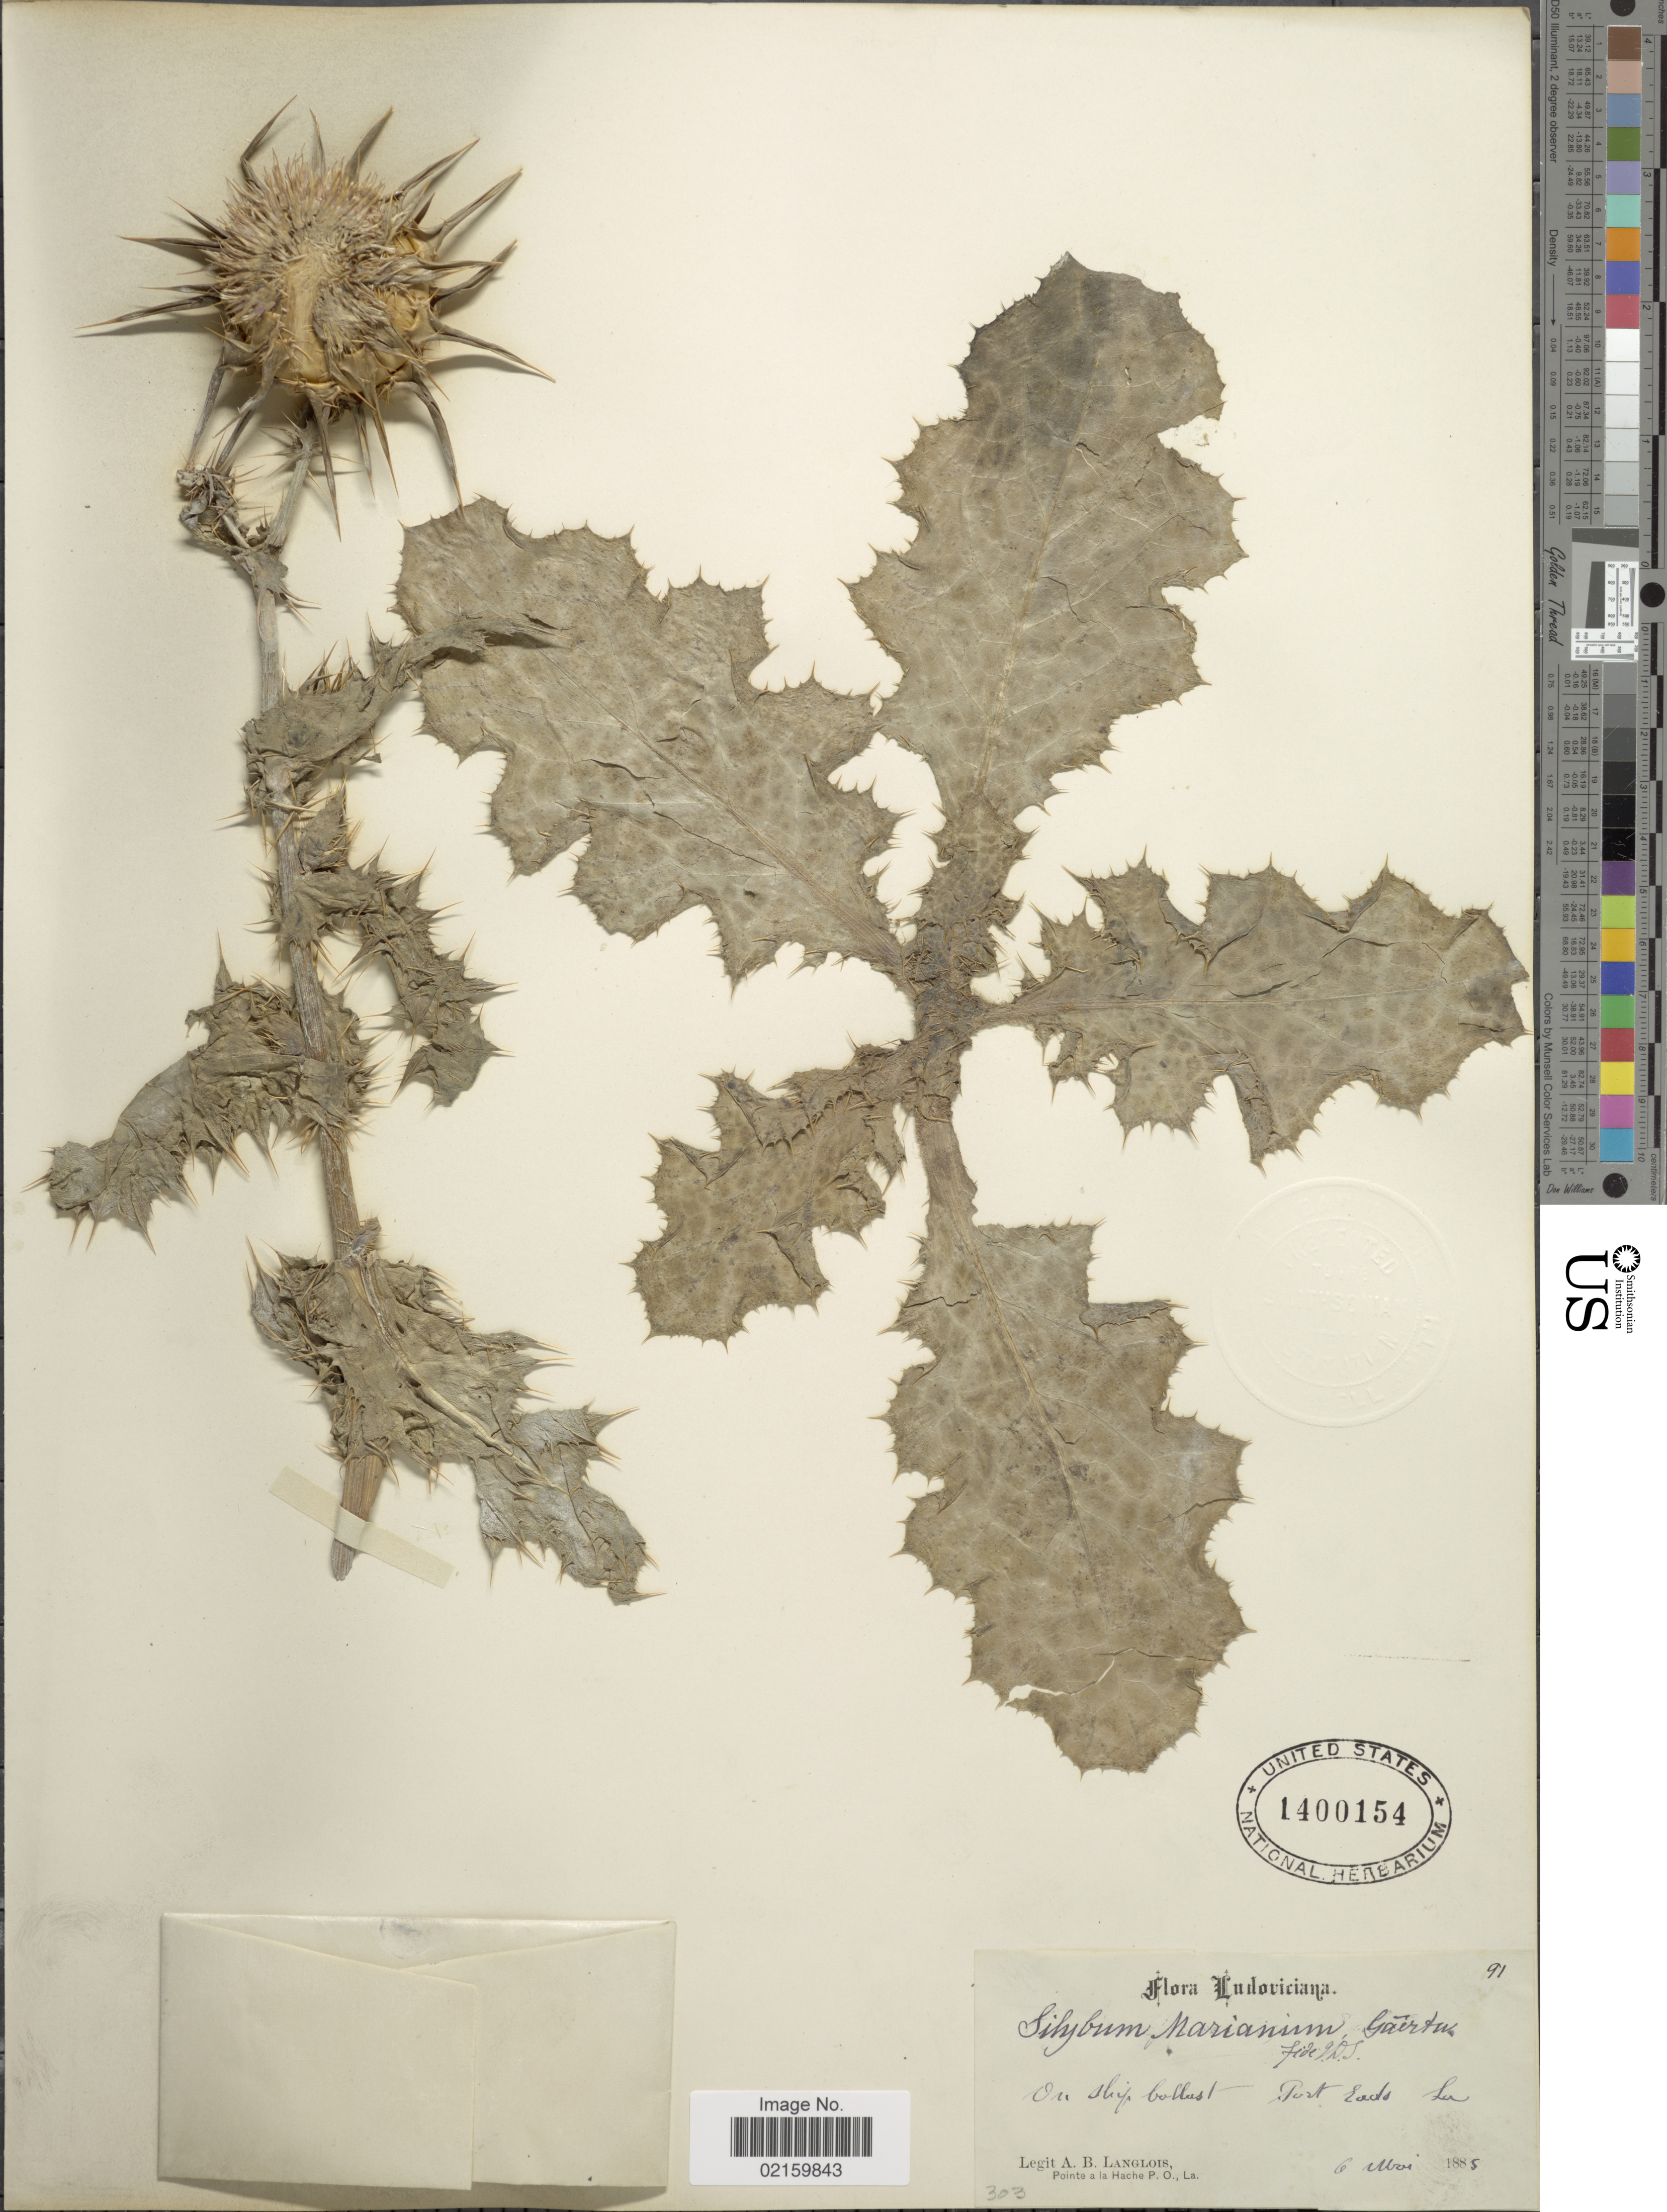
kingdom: Plantae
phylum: Tracheophyta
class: Magnoliopsida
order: Asterales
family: Asteraceae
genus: Silybum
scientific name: Silybum marianum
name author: (L.) Gaertn.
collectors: A. Langlois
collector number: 303/91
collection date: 1885-05-06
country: United States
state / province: Louisiana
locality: Pointe à la Hache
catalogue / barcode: US 1400154